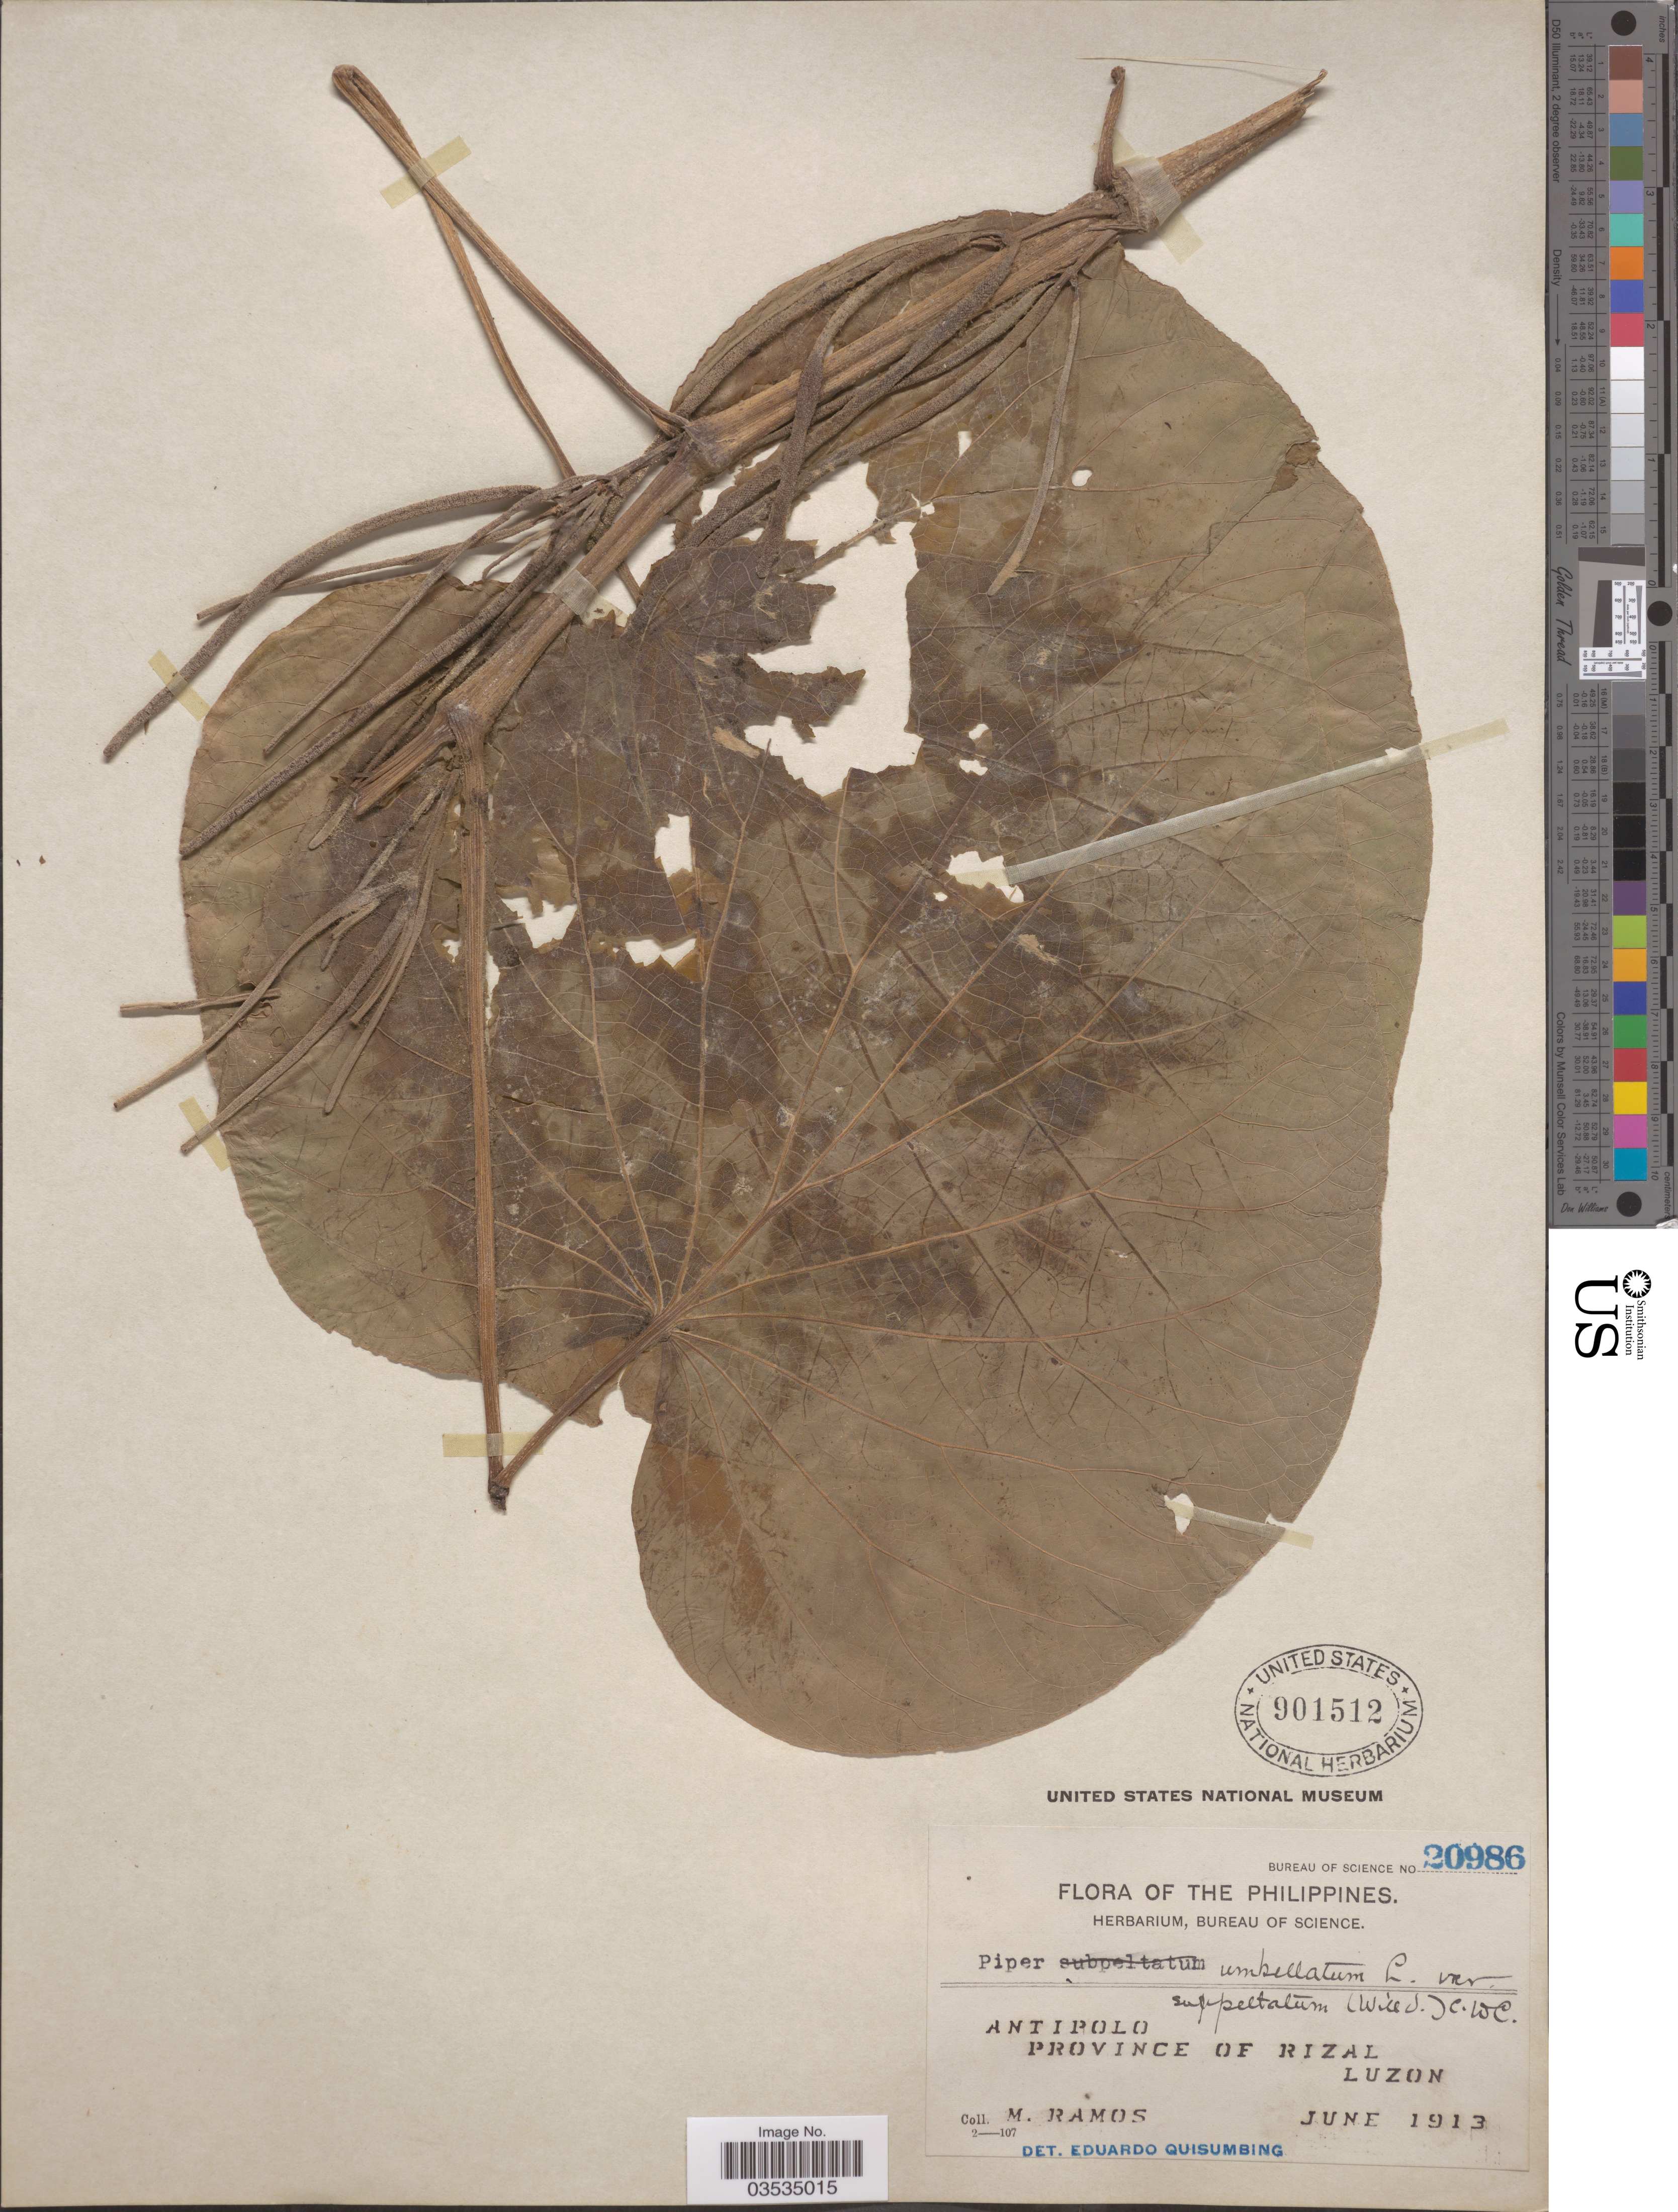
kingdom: Plantae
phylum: Tracheophyta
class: Magnoliopsida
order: Piperales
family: Piperaceae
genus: Piper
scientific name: Piper umbellatum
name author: L.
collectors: M. Ramos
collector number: Bureau of Science 20986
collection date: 1913-06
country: Philippines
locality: Antipolo. Province of Rizal. Luzon.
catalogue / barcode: US 901512